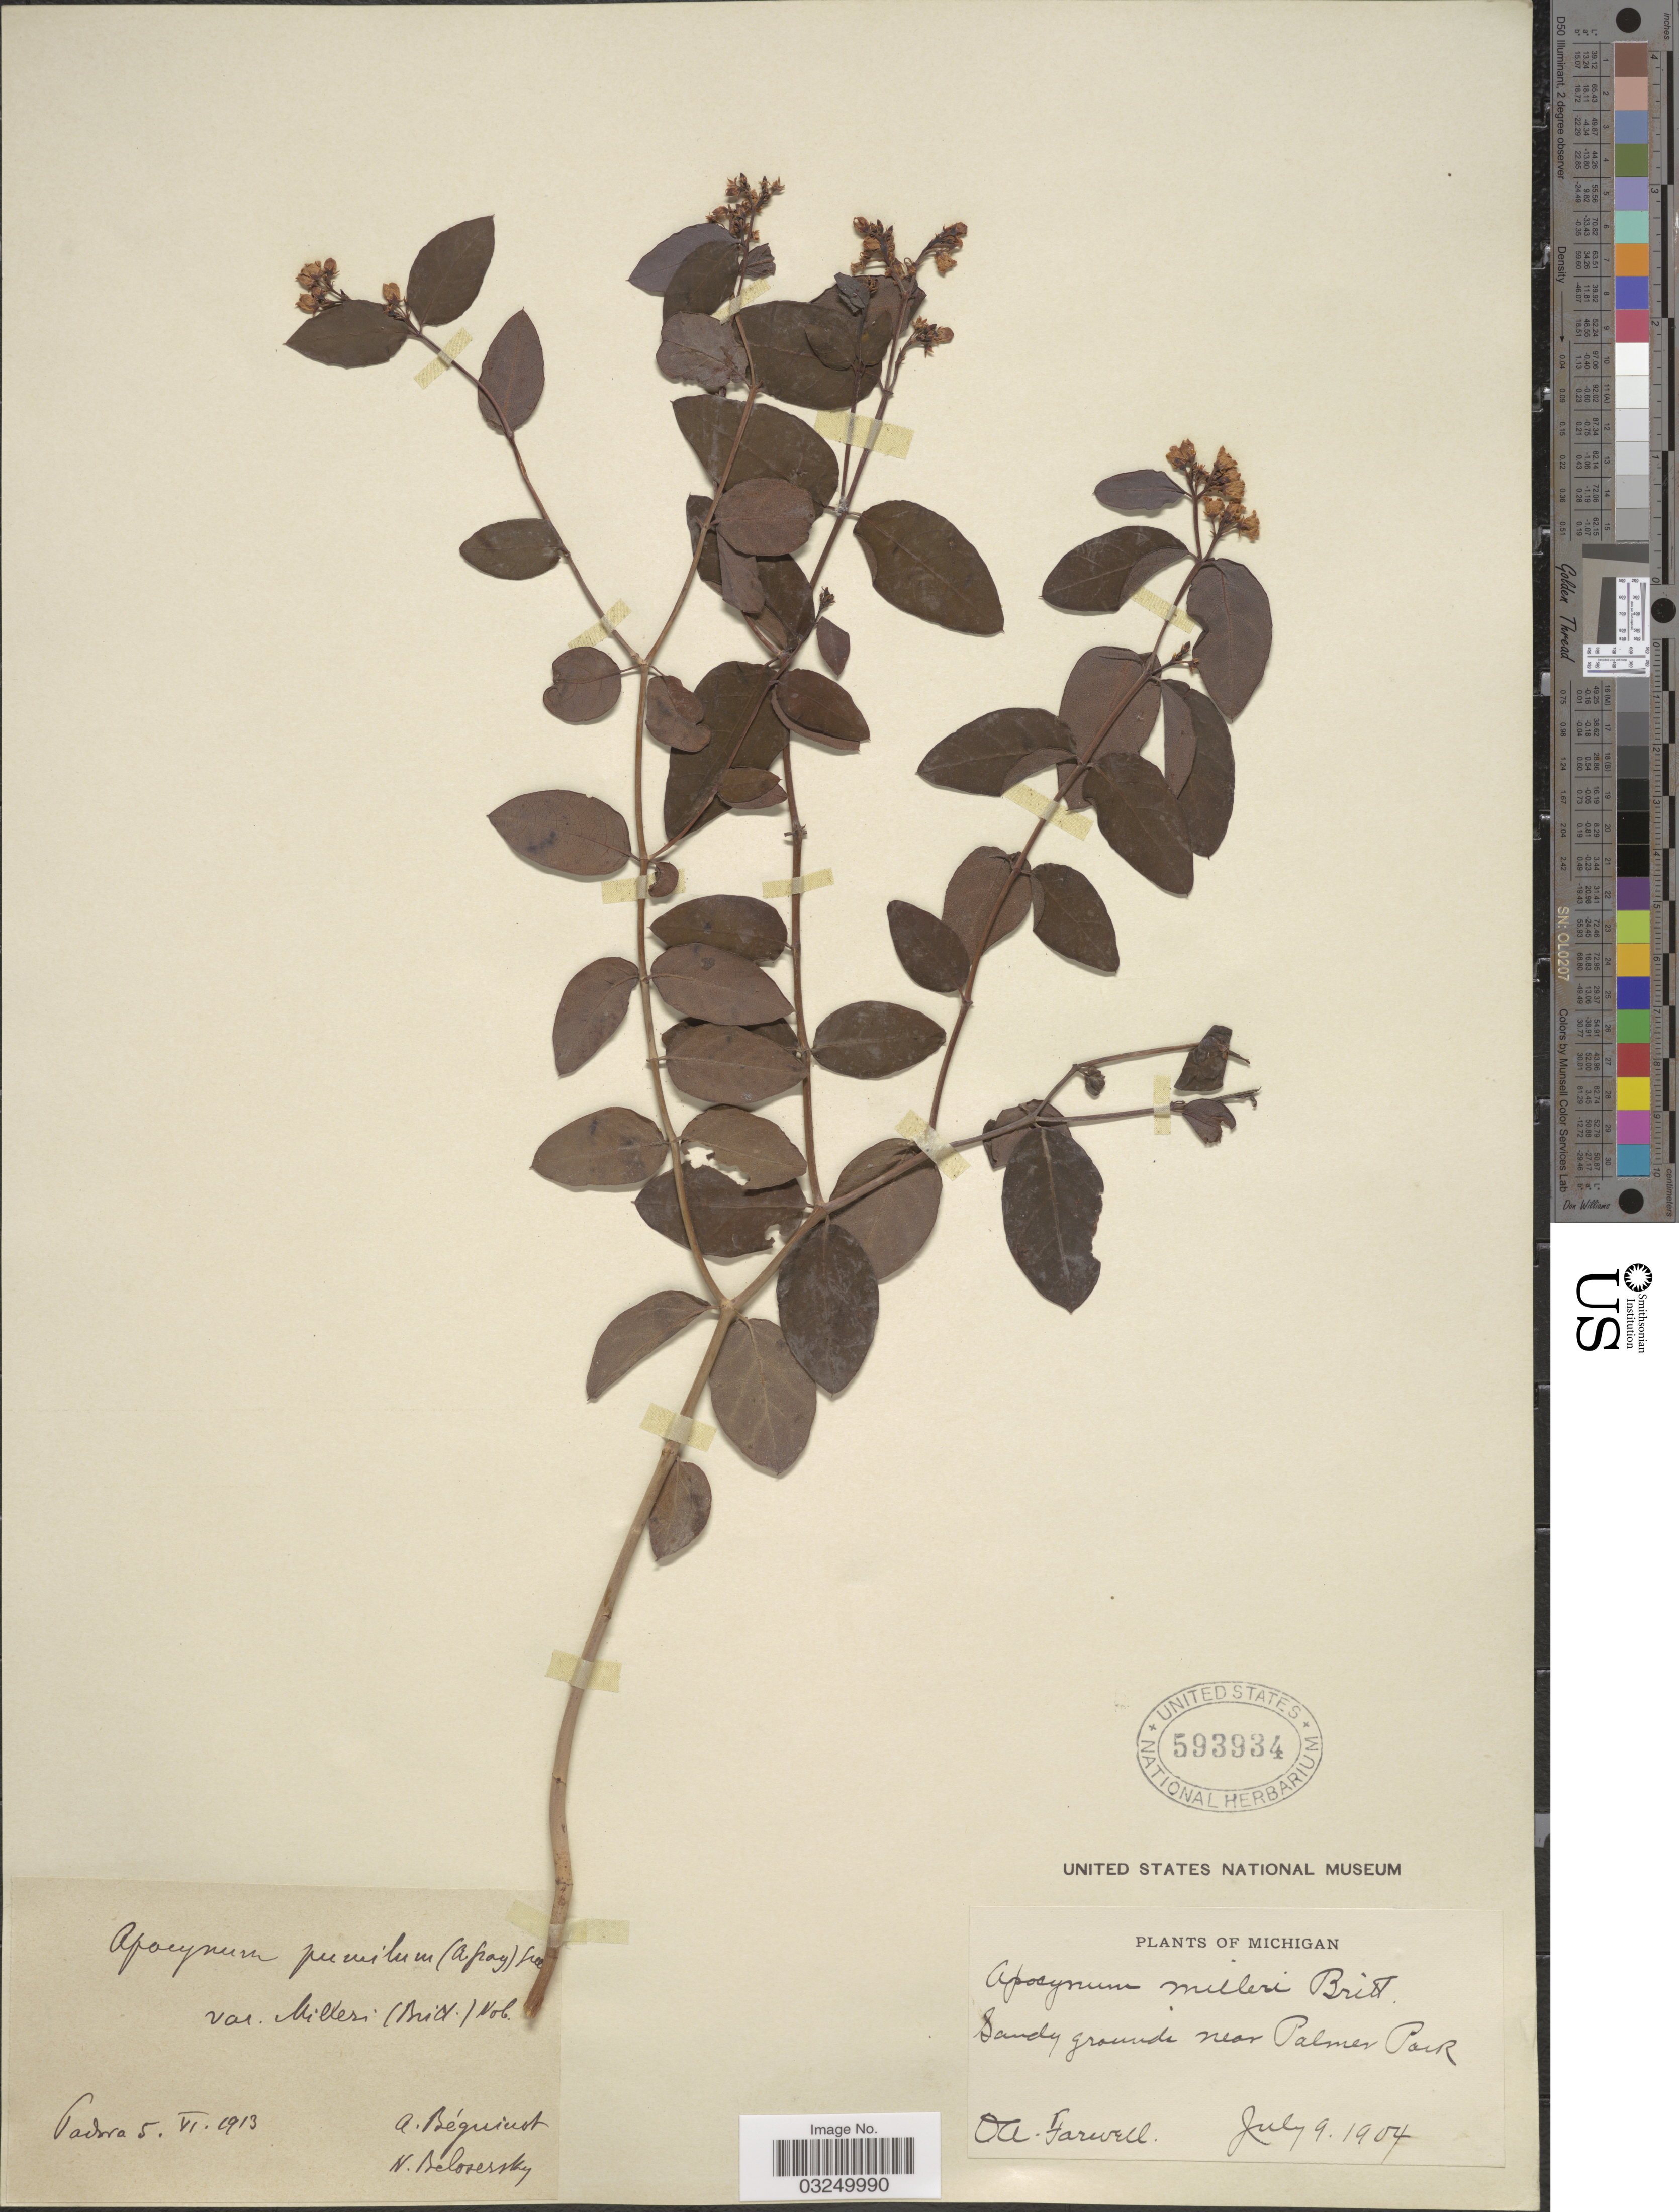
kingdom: Plantae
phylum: Tracheophyta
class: Magnoliopsida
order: Gentianales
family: Apocynaceae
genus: Apocynum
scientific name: Apocynum milleri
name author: Britton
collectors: O. Farwell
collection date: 1904-07-09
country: United States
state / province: Michigan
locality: Near Palmer Park.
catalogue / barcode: US 593934